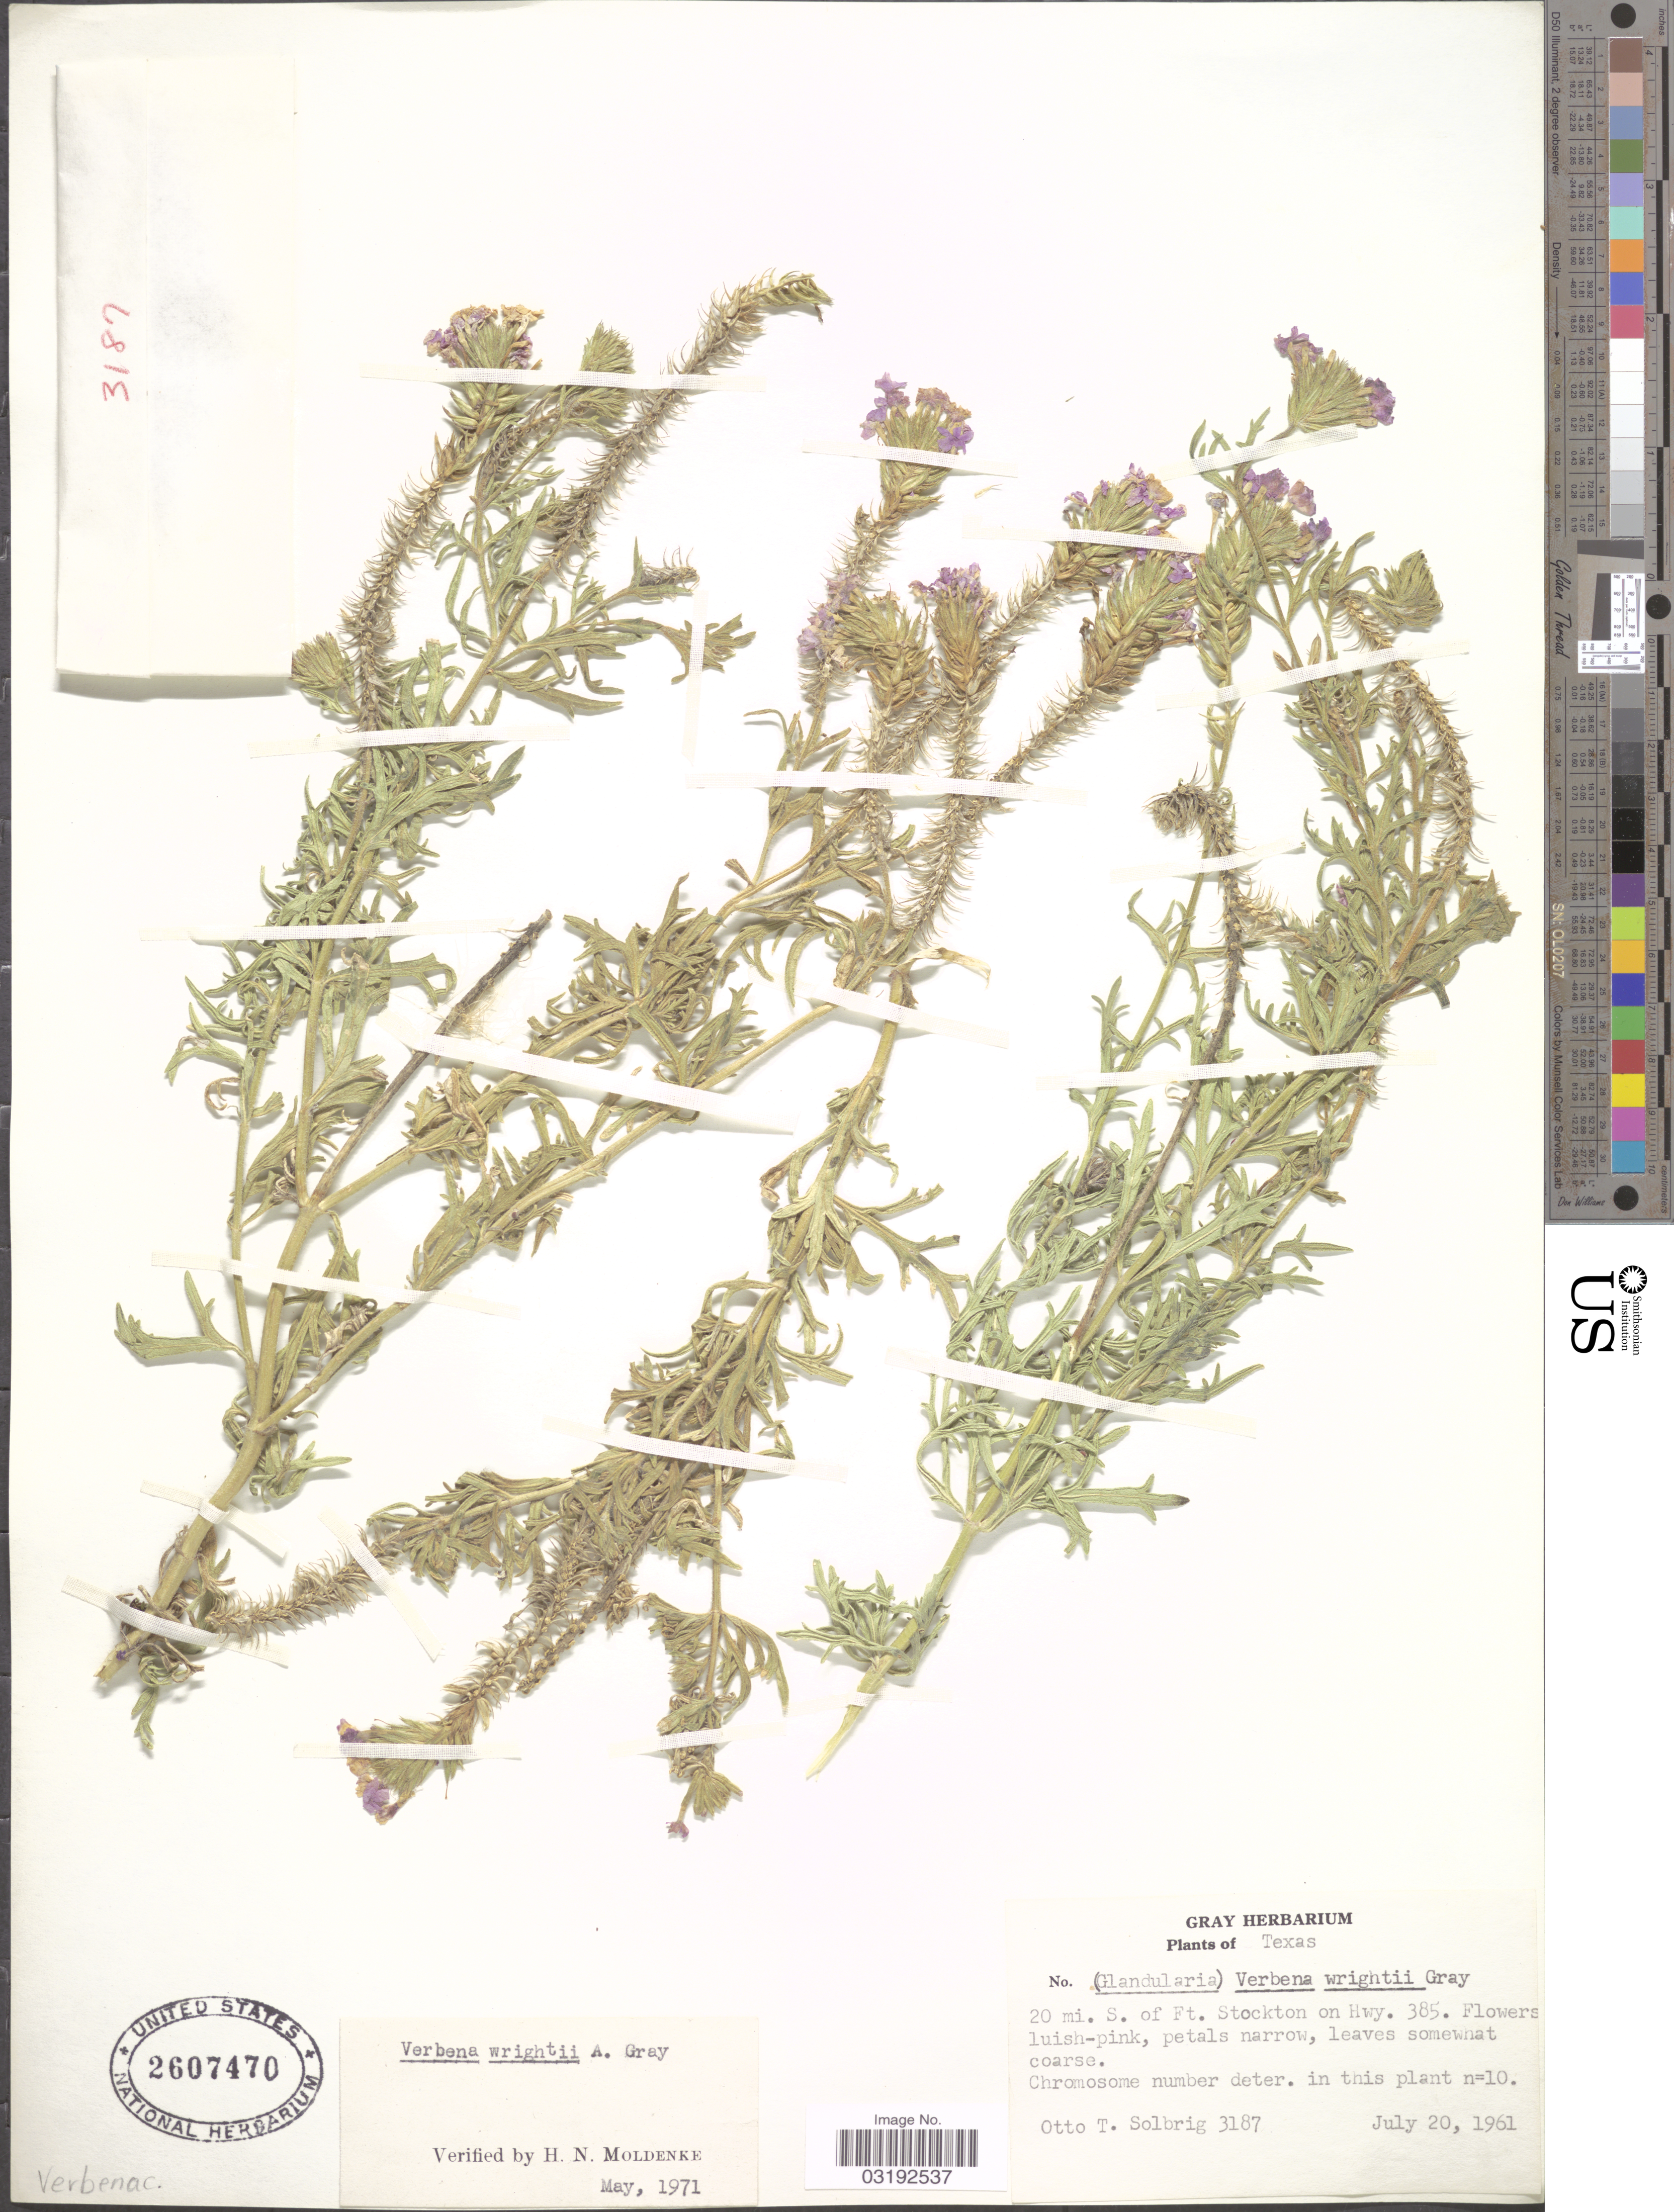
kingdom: Plantae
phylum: Tracheophyta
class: Magnoliopsida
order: Lamiales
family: Verbenaceae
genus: Verbena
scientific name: Verbena wrightii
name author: A. Gray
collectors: O. T. Solbrig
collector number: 3187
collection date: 1961-07-20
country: United States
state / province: Texas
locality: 20 mi. S. of Ft. Stockton on Hwy. 385.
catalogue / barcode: US 2607470